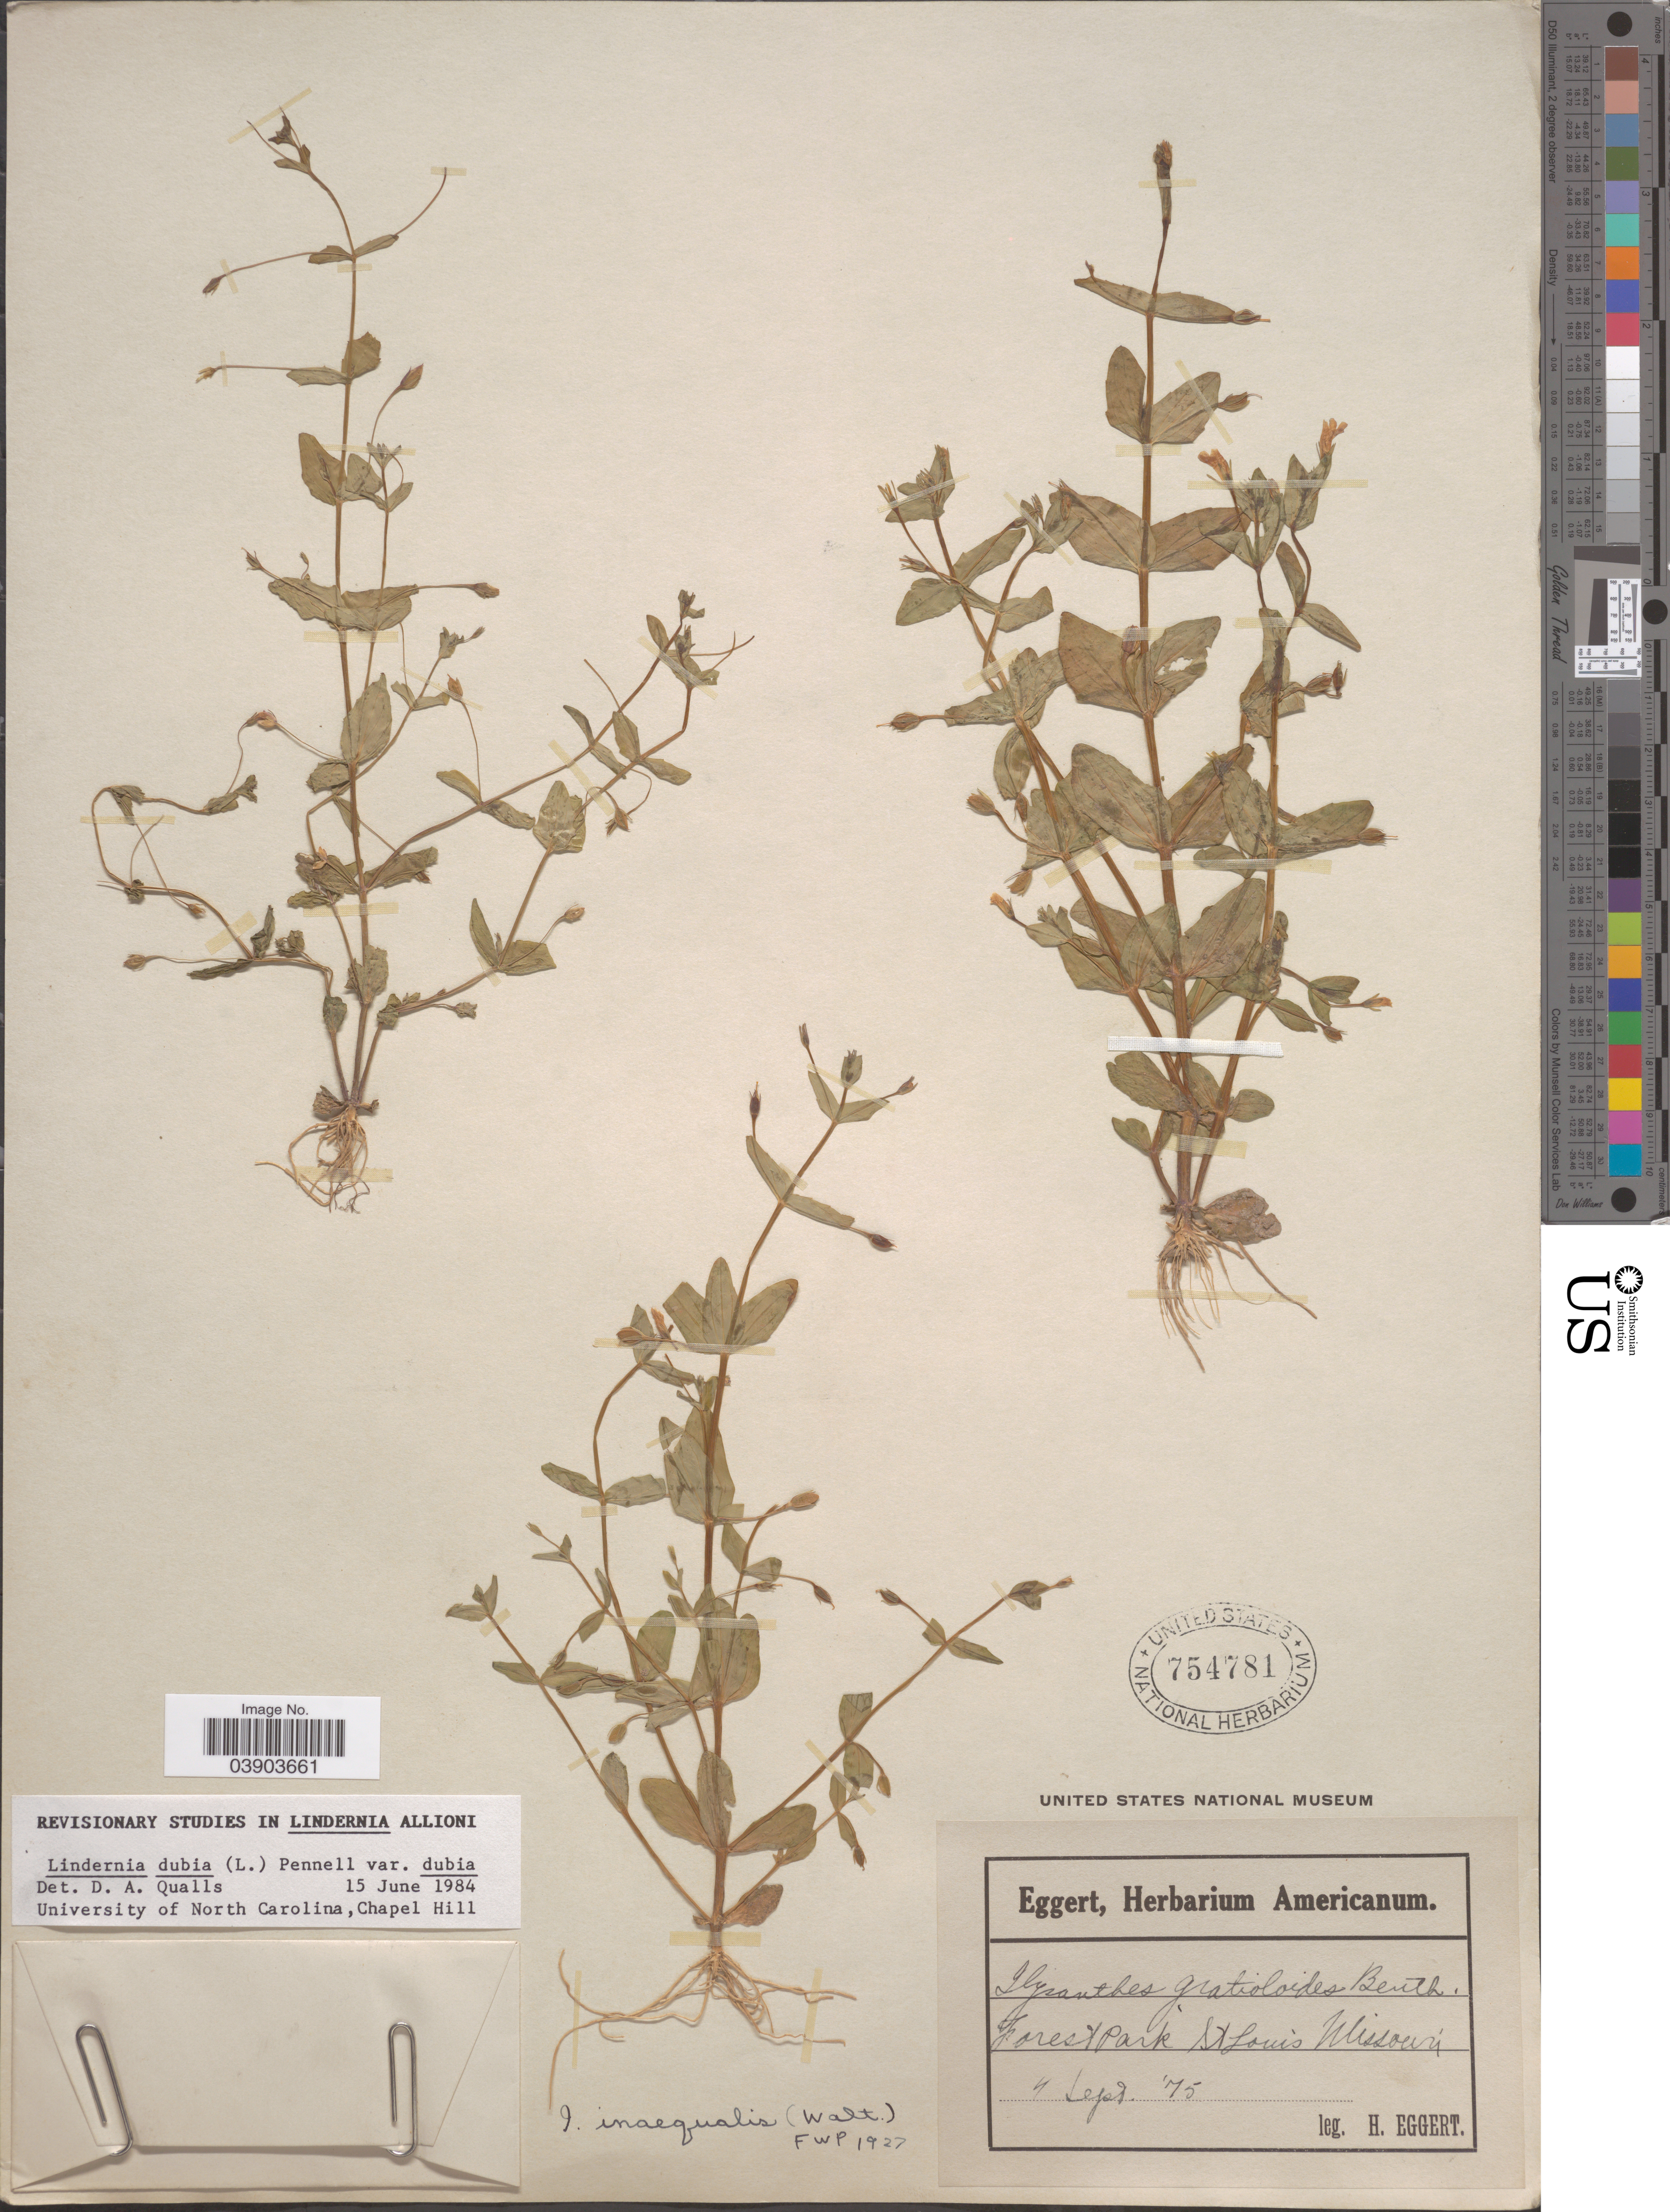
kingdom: Plantae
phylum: Tracheophyta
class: Magnoliopsida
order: Lamiales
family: Linderniaceae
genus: Lindernia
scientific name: Lindernia dubia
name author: (L.) Pennell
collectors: H. Eggert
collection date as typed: Transcribed d/m/y: 4/9/75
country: United States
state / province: Missouri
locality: Forest Park St. Louis.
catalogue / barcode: US 754781